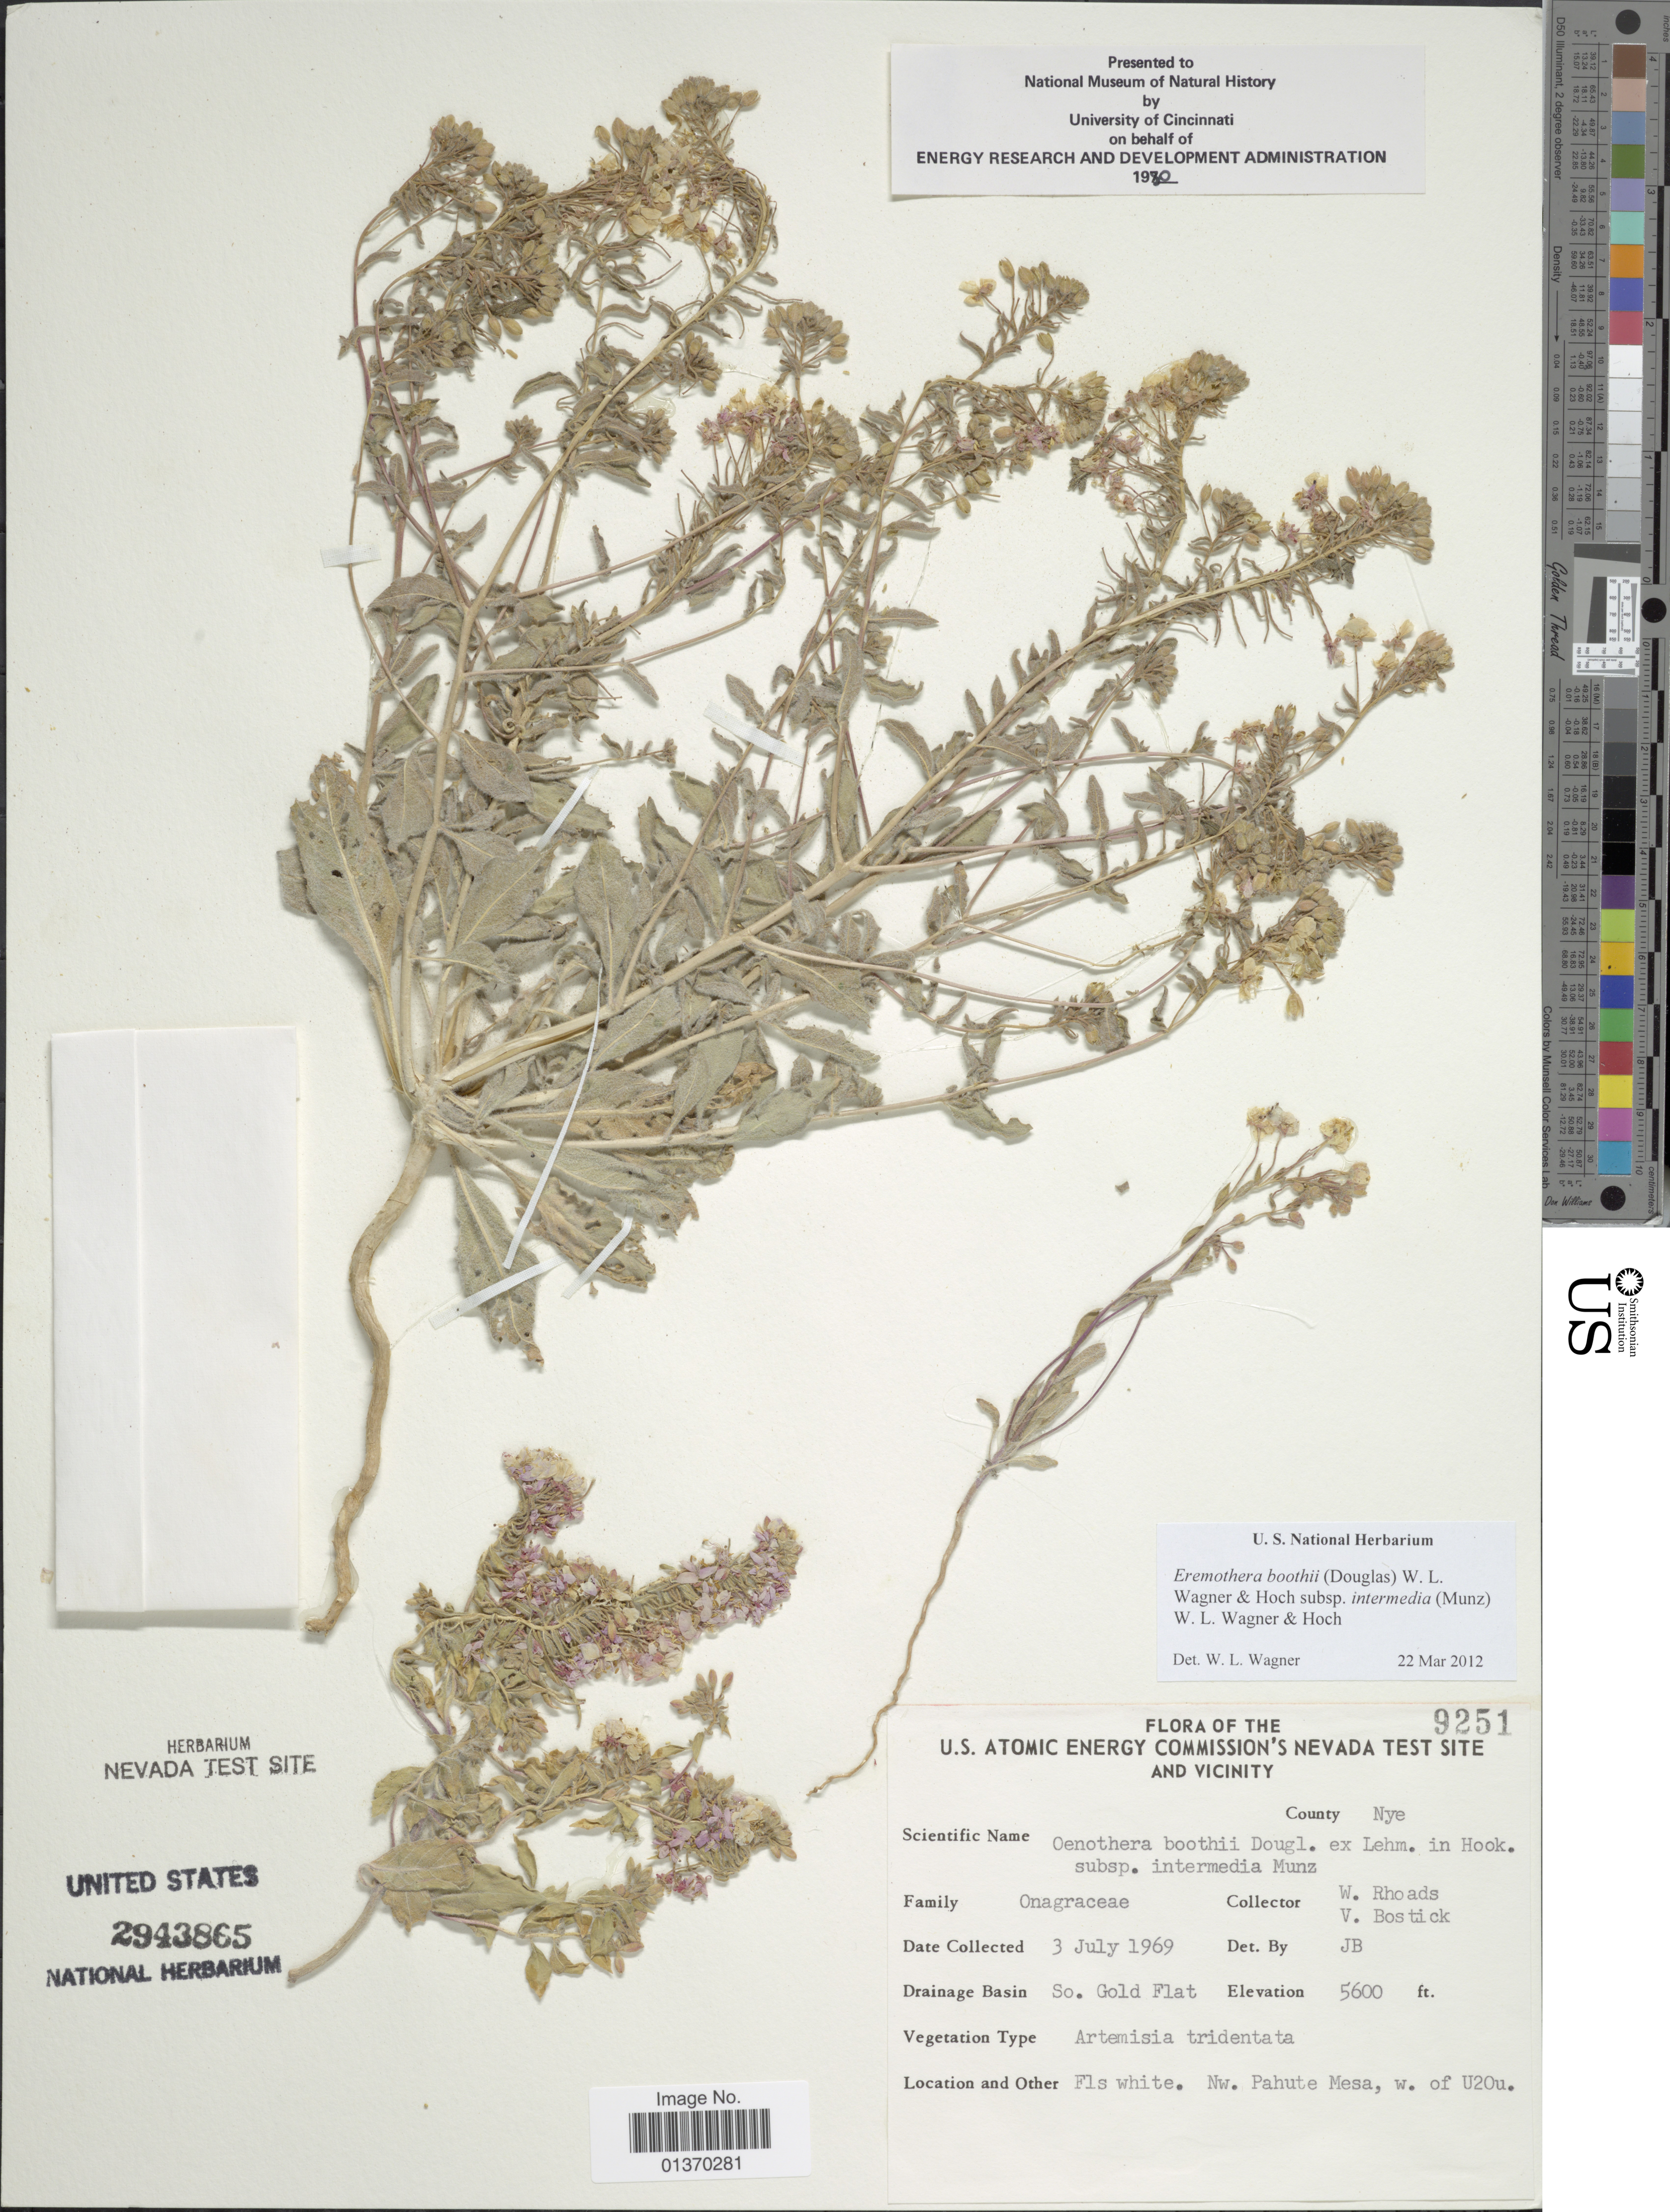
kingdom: Plantae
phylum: Tracheophyta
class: Magnoliopsida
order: Myrtales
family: Onagraceae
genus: Eremothera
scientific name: Eremothera boothii subsp. intermedia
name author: (Munz) W.L. Wagner & Hoch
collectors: W. Rhoads & V. Bostick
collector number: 9251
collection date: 1969-07-03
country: United States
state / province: Nevada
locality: U. S. Atomic Energy Commission's Nevada Test Site and Vicinity, drainage basin So. Gold Flat, Nw. Pahute Mesa, w. of U20u. County Nye.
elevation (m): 1707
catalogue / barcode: US 2943865